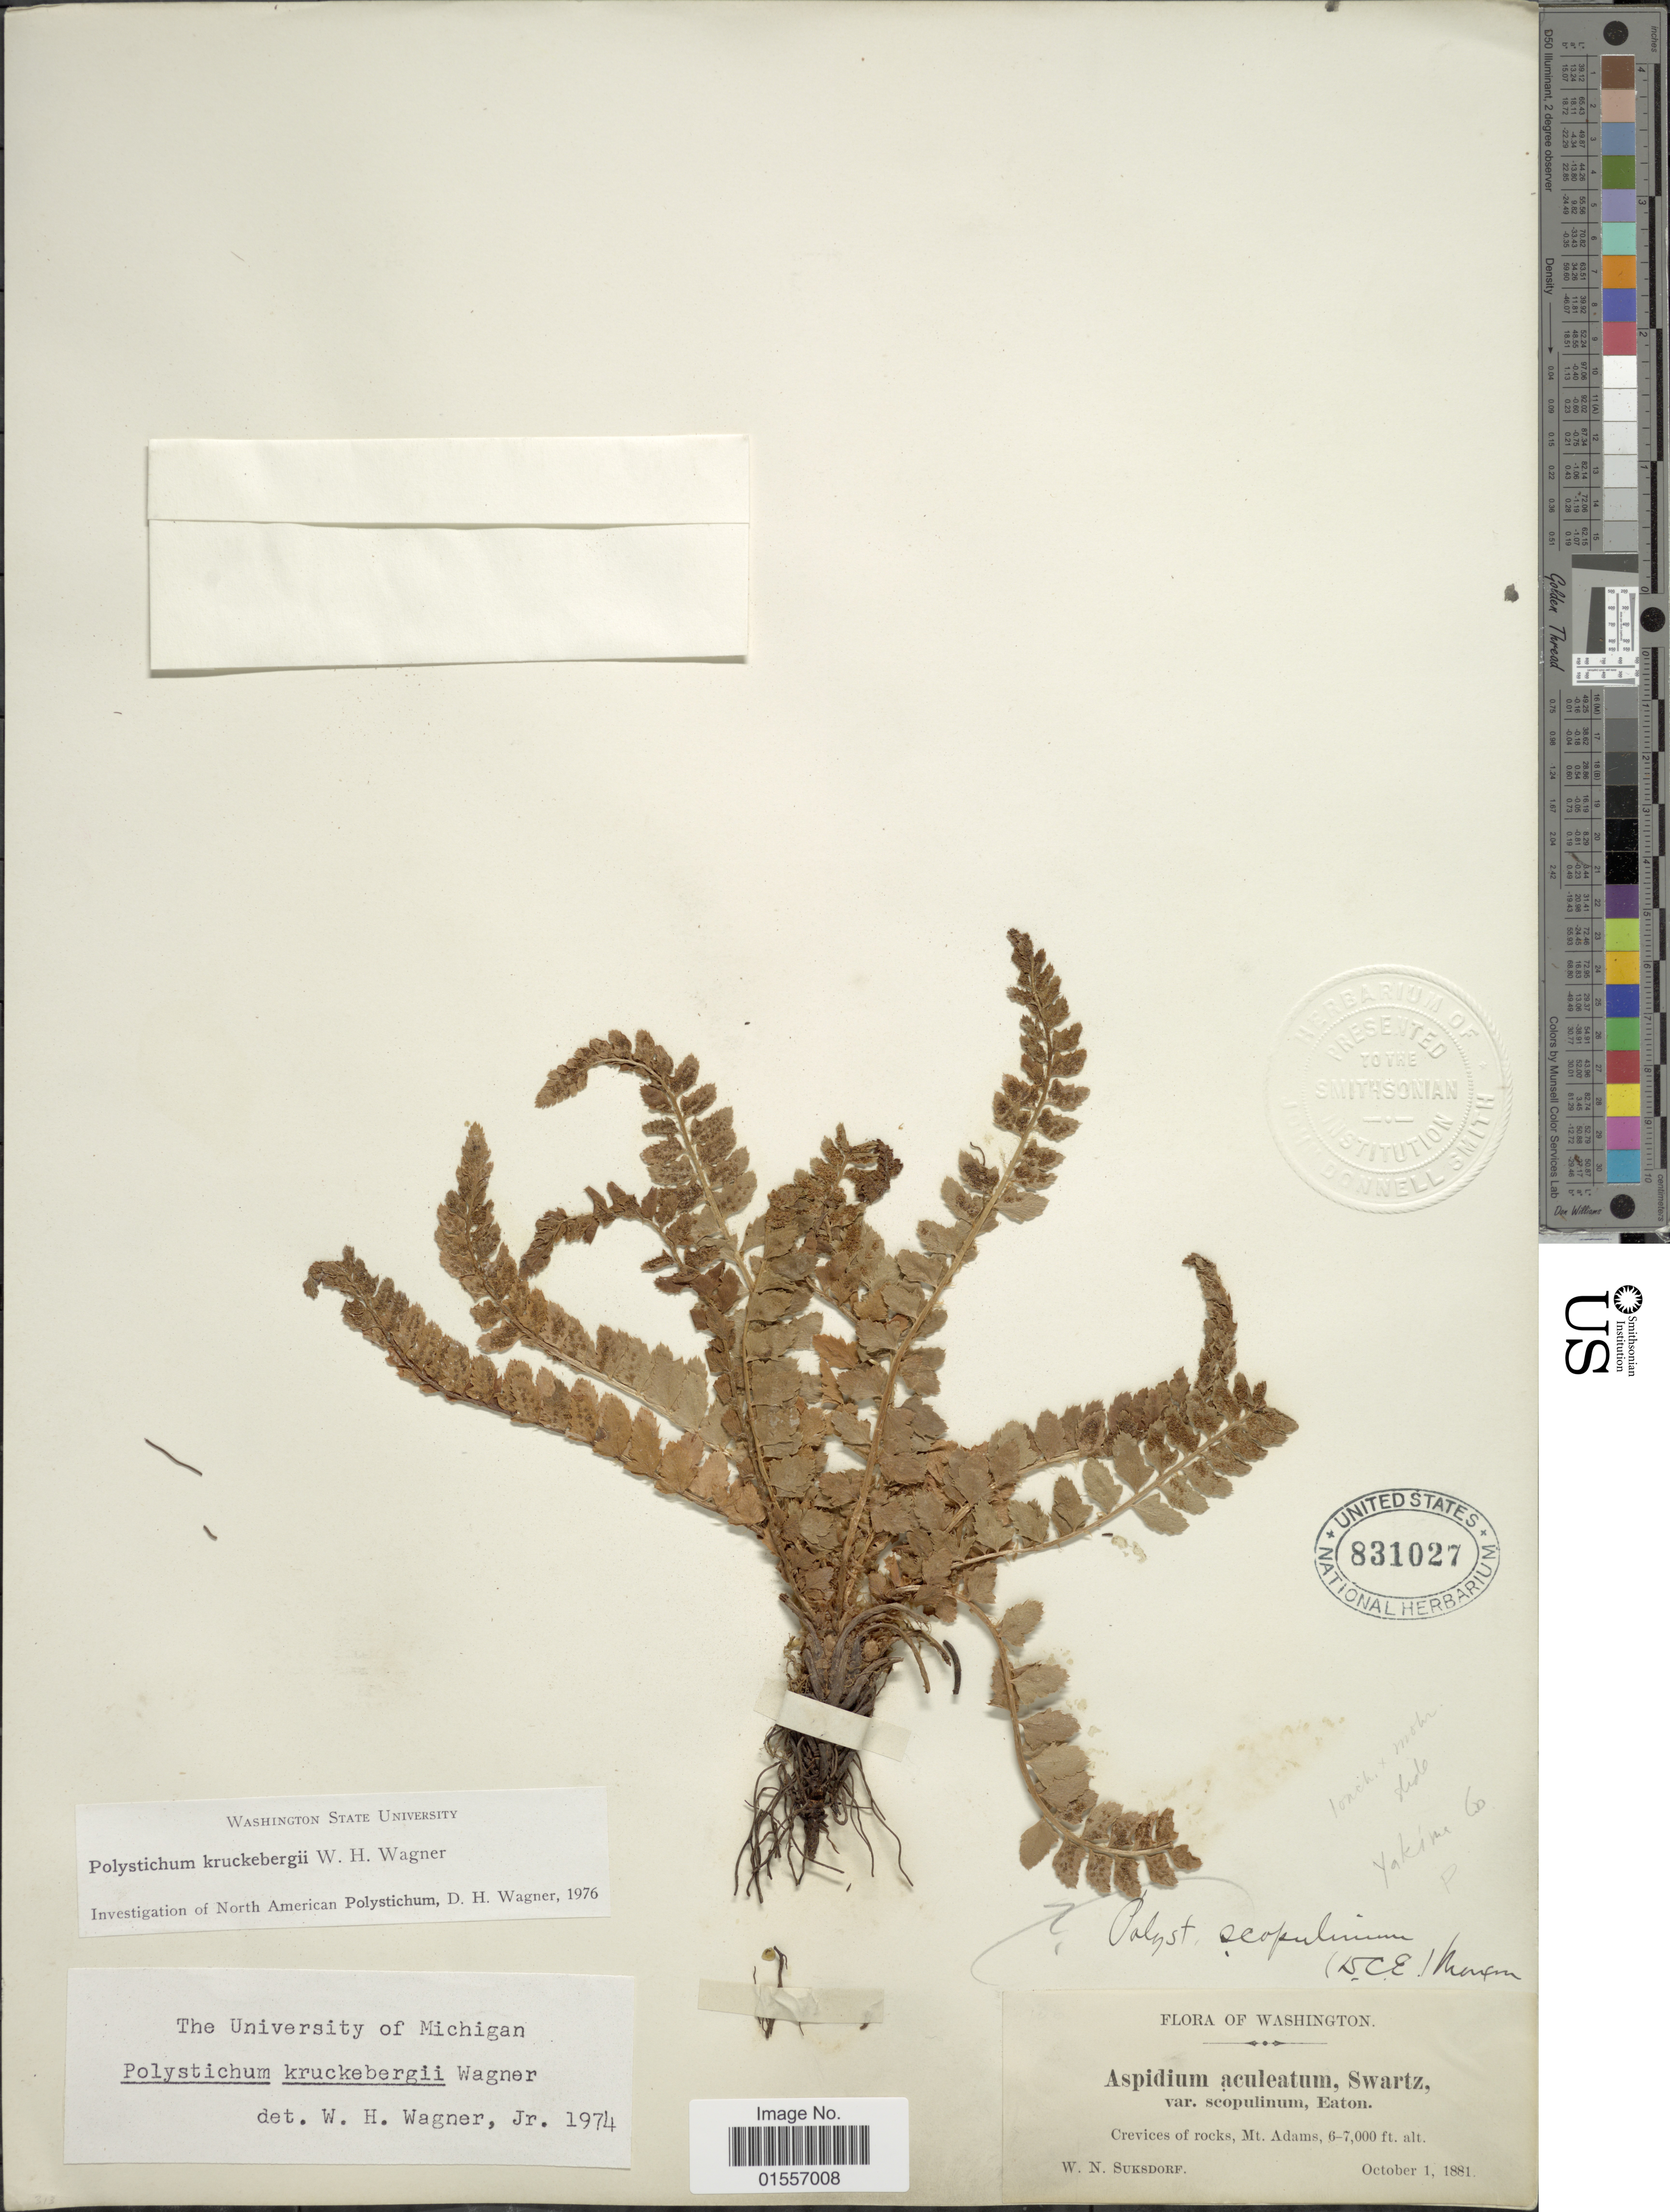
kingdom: Plantae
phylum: Tracheophyta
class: Polypodiopsida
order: Polypodiales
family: Dryopteridaceae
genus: Polystichum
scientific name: Polystichum kruckebergii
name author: W.H. Wagner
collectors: W. N. Suksdorf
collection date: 1881-10-01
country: United States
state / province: Washington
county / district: Yakima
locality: Crevices of rocks, Mt. Adams.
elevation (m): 1829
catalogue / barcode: US 831027